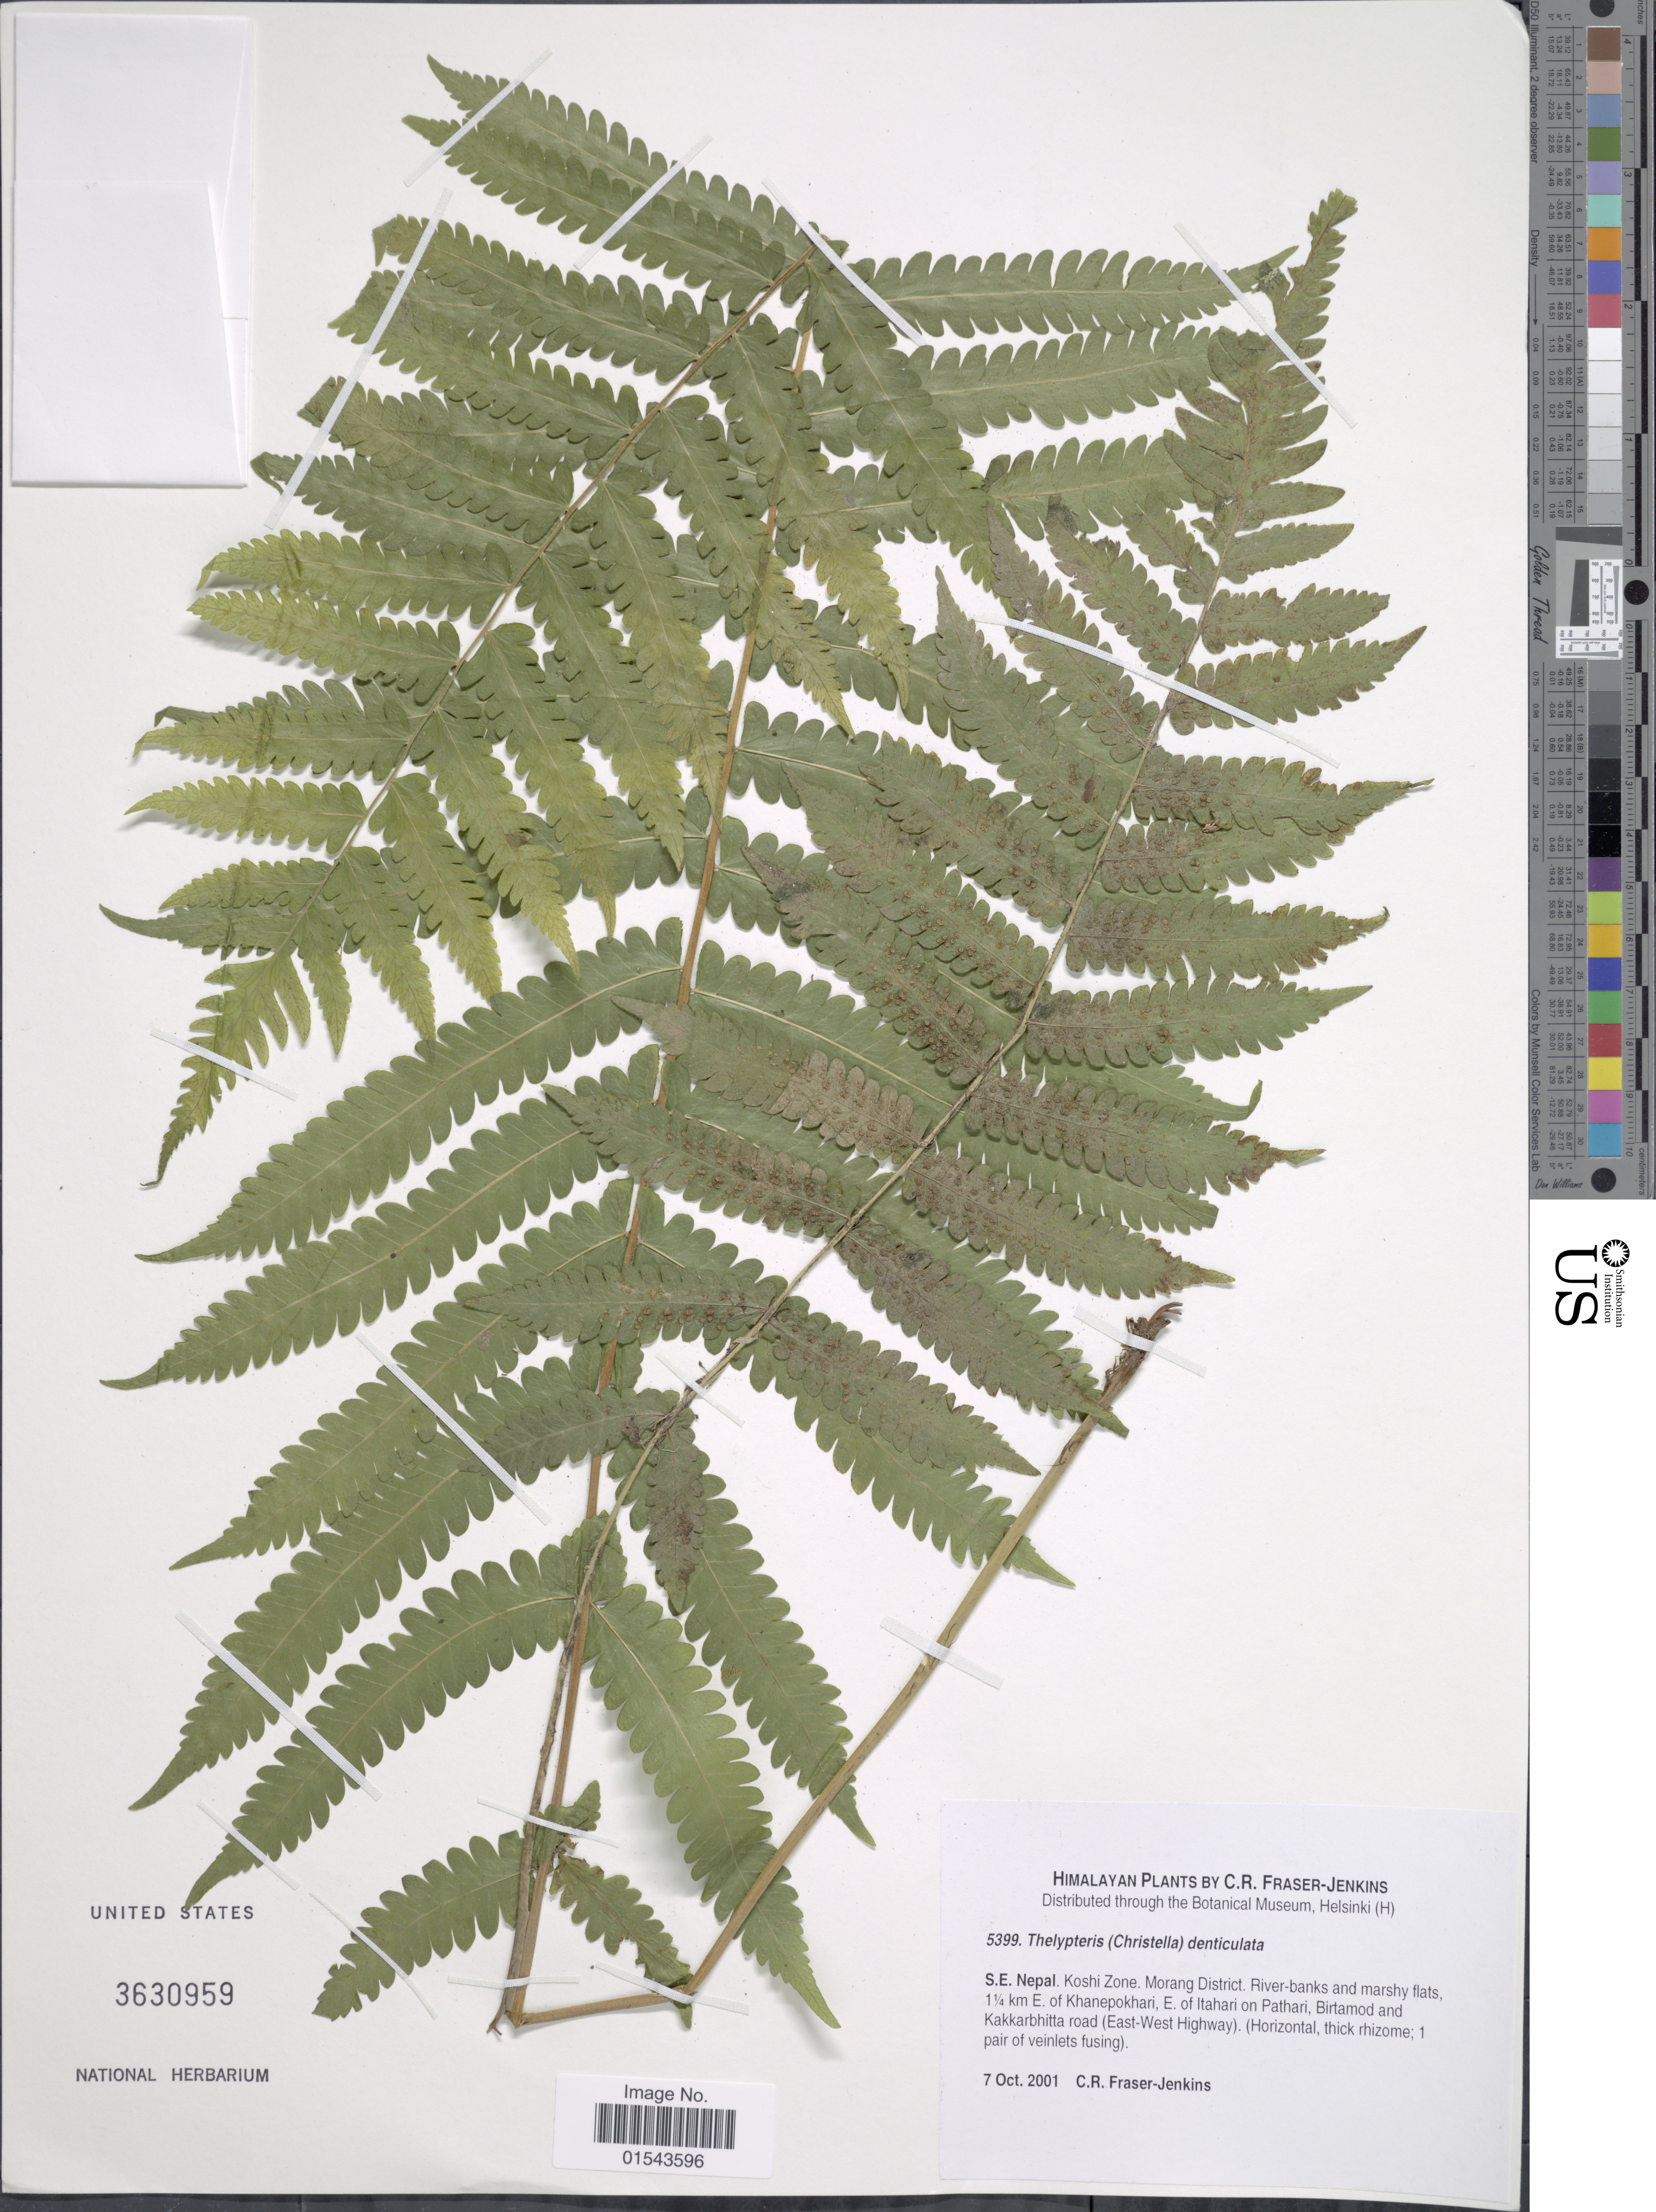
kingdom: Plantae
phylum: Tracheophyta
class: Polypodiopsida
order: Polypodiales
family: Thelypteridaceae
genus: Christella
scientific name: Christella dentata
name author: (Forssk.) Brownsey & Jermy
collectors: C. R. Fraser-Jenkins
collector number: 5399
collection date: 2001-10-07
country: Nepal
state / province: Kosi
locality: Himalaya, S. E. Nepal. Koshi Zone. Morang District. River-banks and marshy flats, 1.25 km. E. of Khanepokhari, E. of Itahari on Pathari, Birtamod and Kakkarbhitta road ( East-West Highway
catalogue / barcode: US 3630959